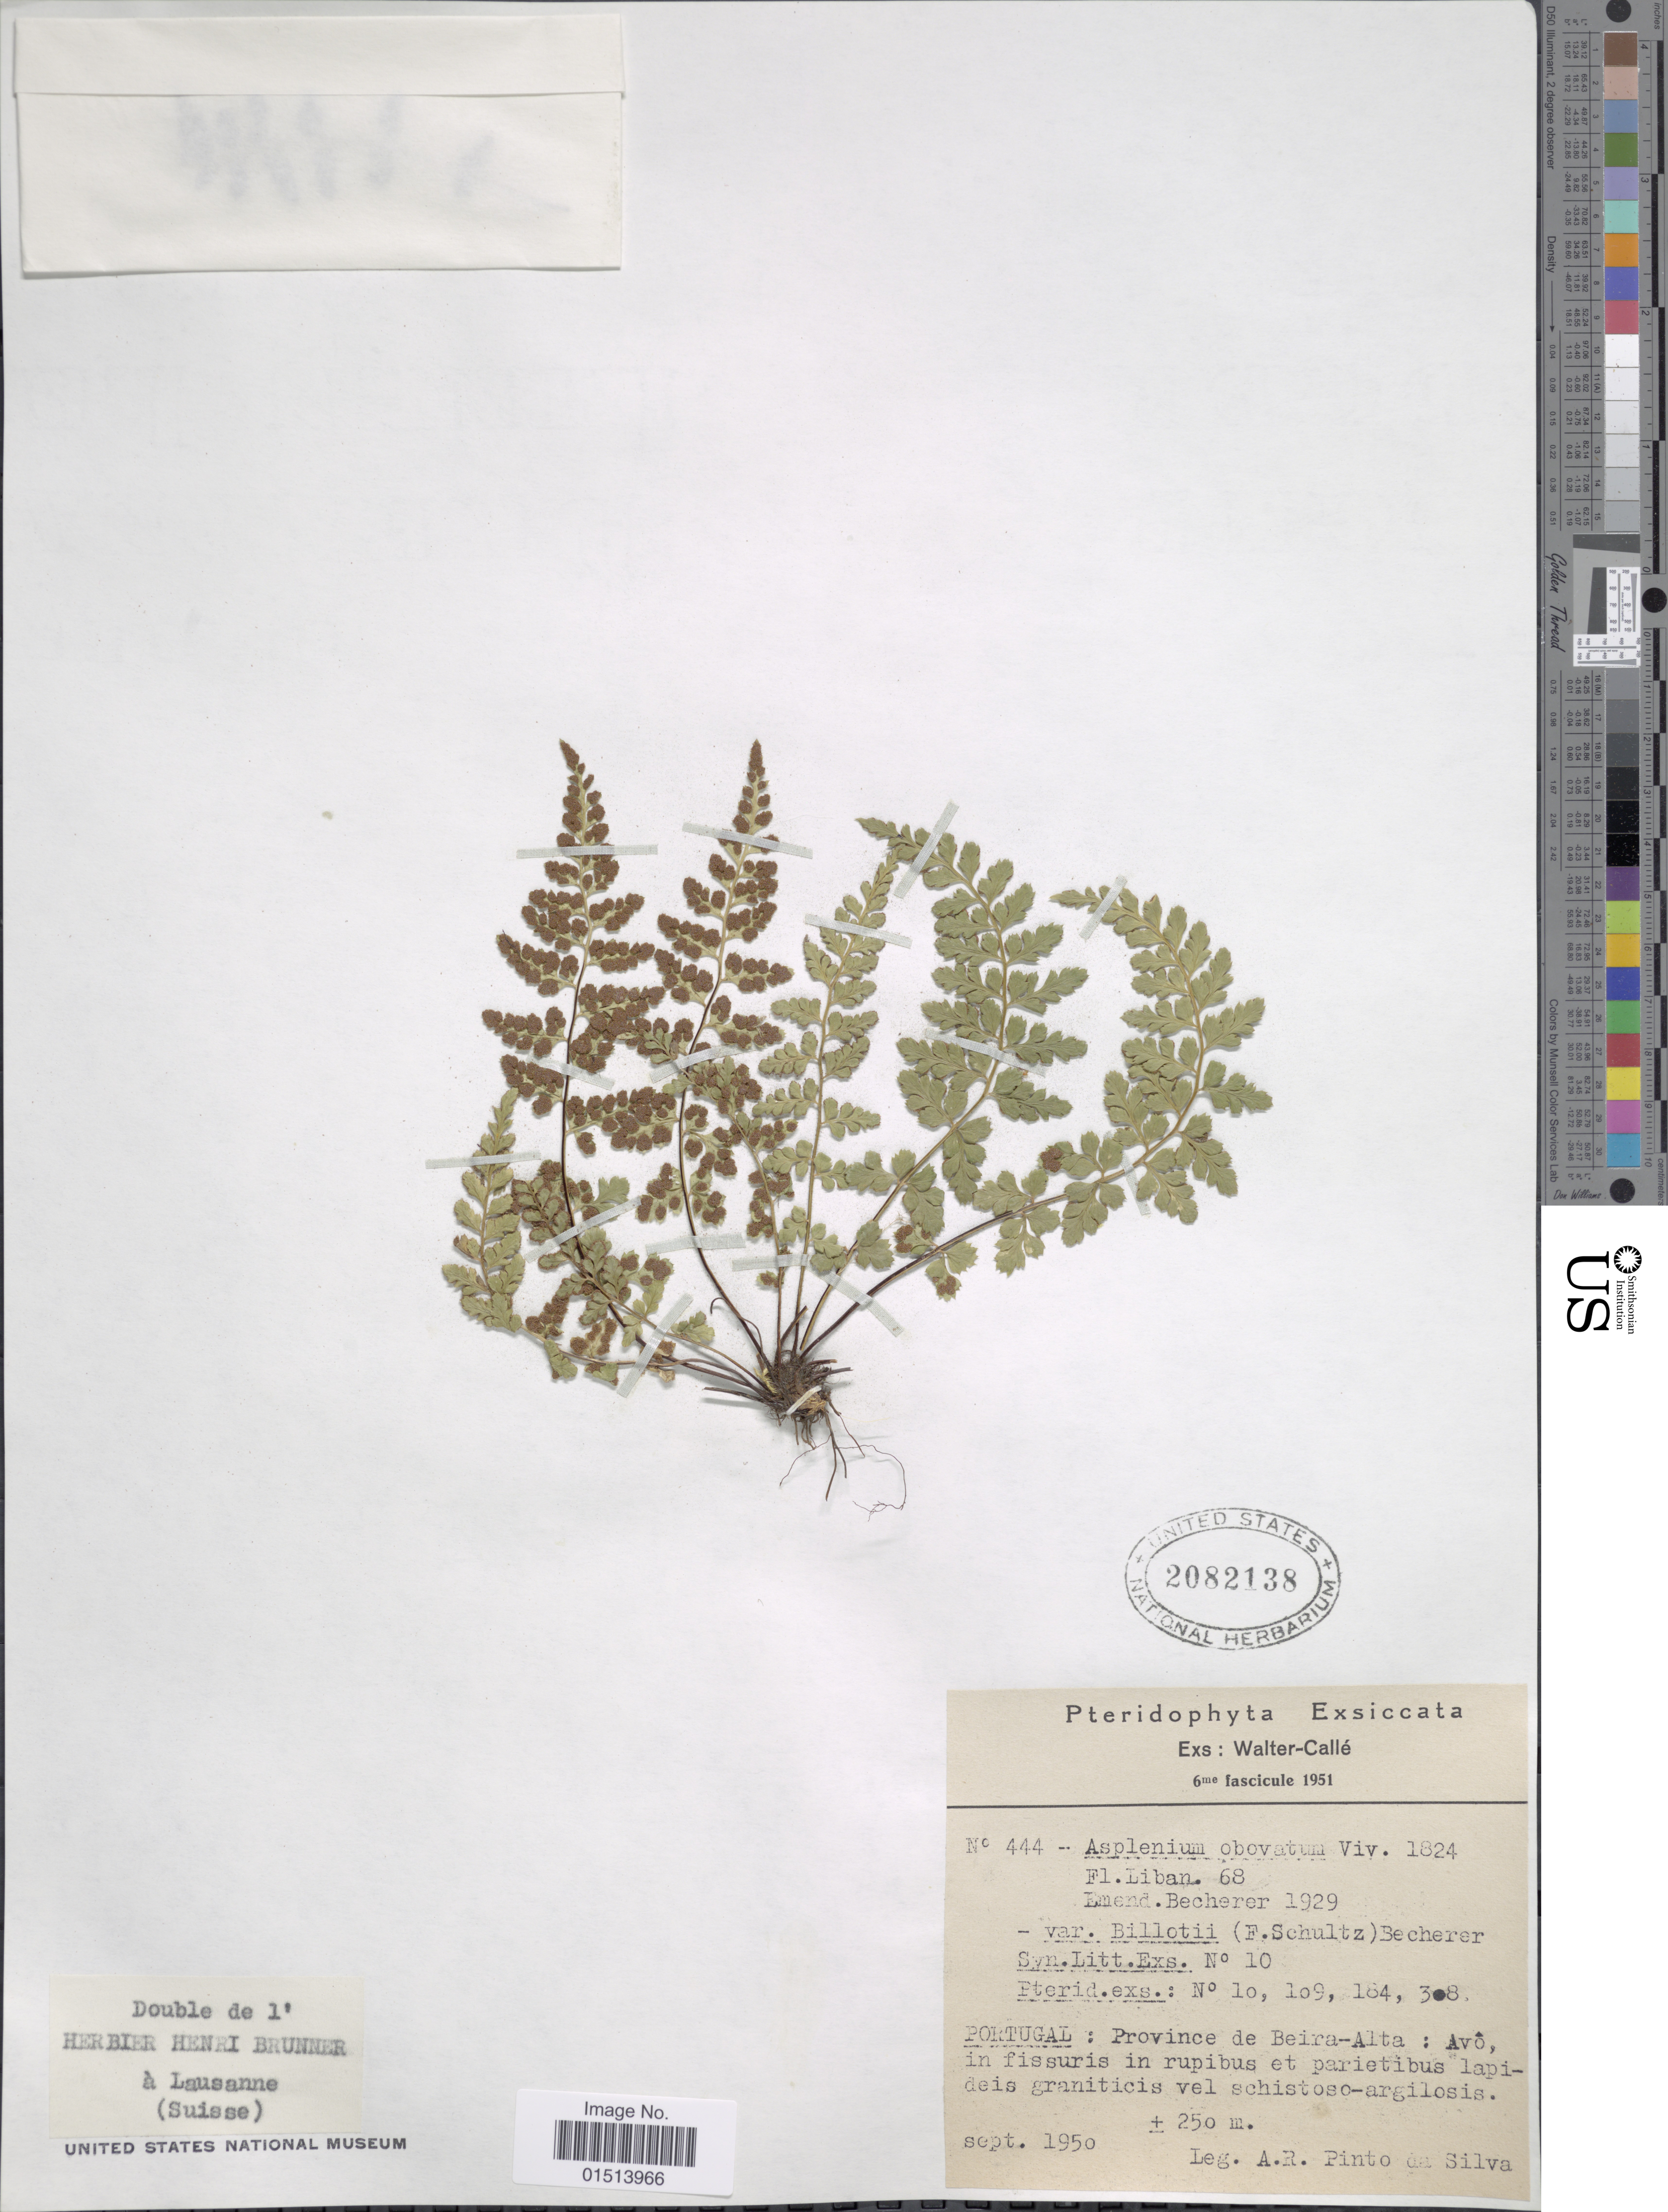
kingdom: Plantae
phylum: Tracheophyta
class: Polypodiopsida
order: Polypodiales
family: Aspleniaceae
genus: Asplenium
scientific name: Asplenium obovatum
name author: Viv.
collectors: A. Pinto da Silva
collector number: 444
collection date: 1950-09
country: Portugal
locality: Portugal: Province de Beira-alta: Avo, in fissuris in rupibus et parietibus lapideis graniticis vel schistoso-argilosis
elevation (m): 250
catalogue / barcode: US 2082138